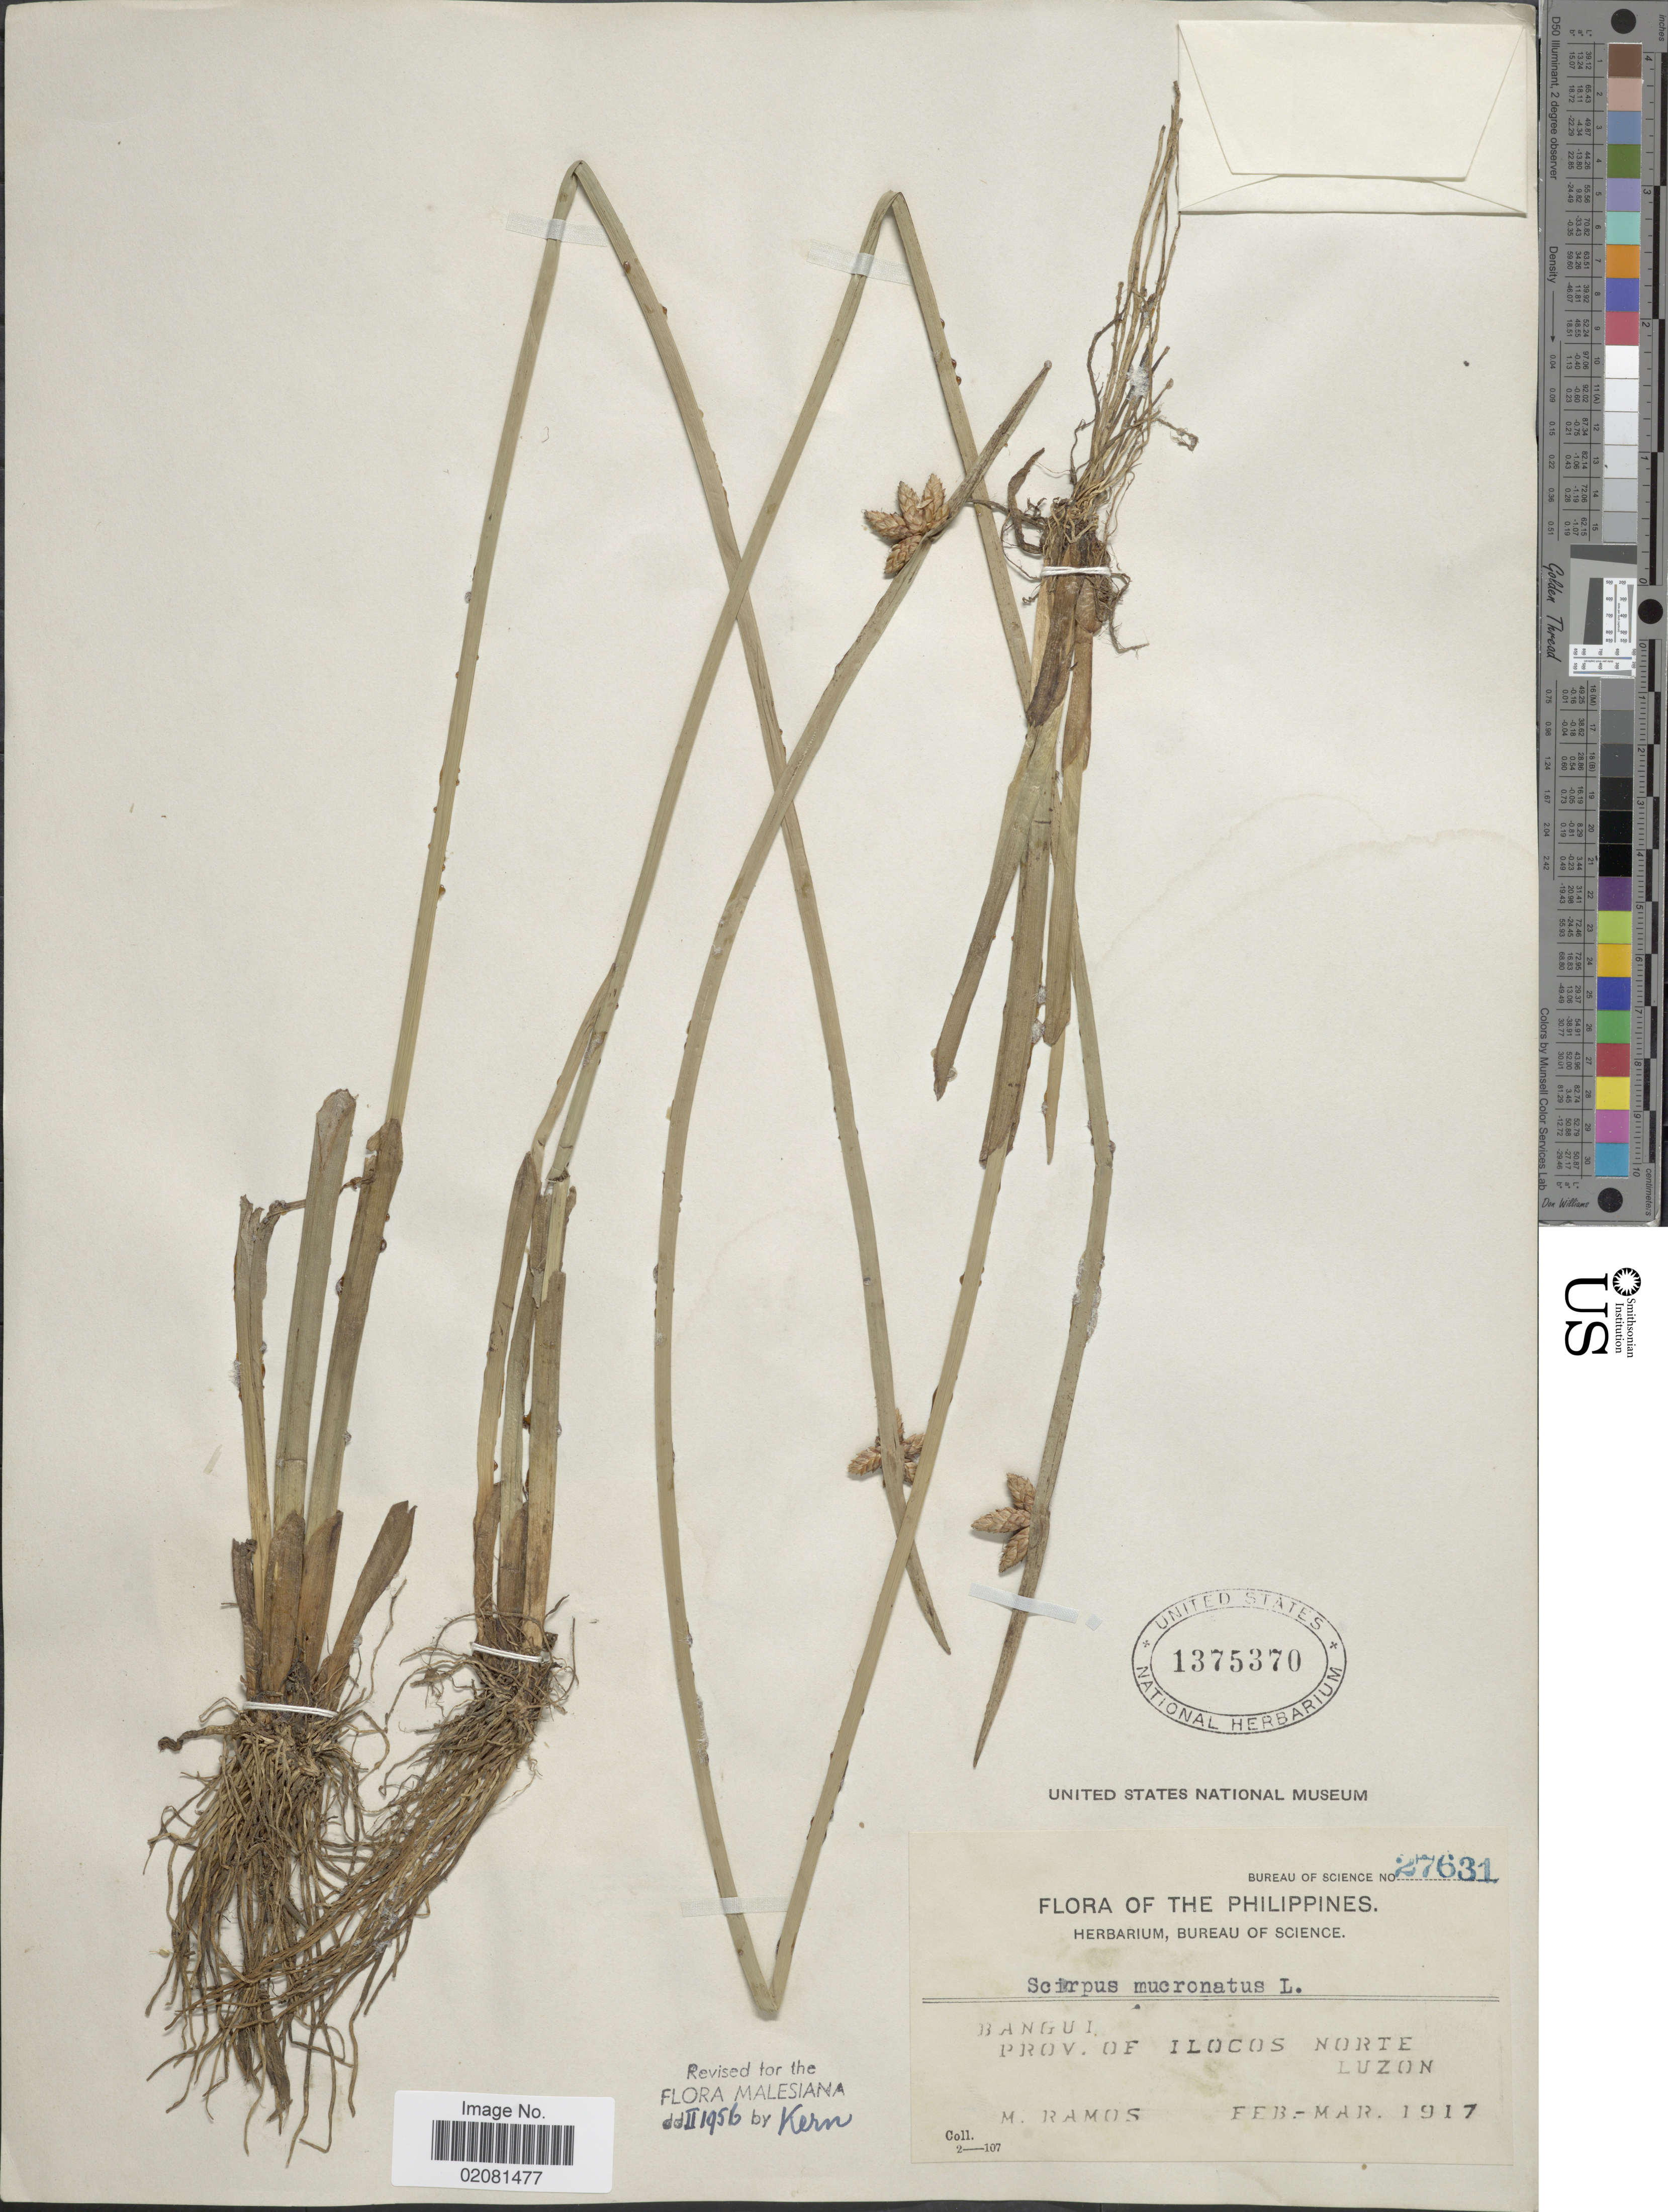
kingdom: Plantae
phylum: Tracheophyta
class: Liliopsida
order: Poales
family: Cyperaceae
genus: Schoenoplectus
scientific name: Schoenoplectus mucronatus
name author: (L.) Palla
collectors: M. Ramos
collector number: Bureau of Science 27631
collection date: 1917-02/1917-03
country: Philippines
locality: Bangui. Prov. of Ilocos Norte, Luzon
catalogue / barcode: US 1375370